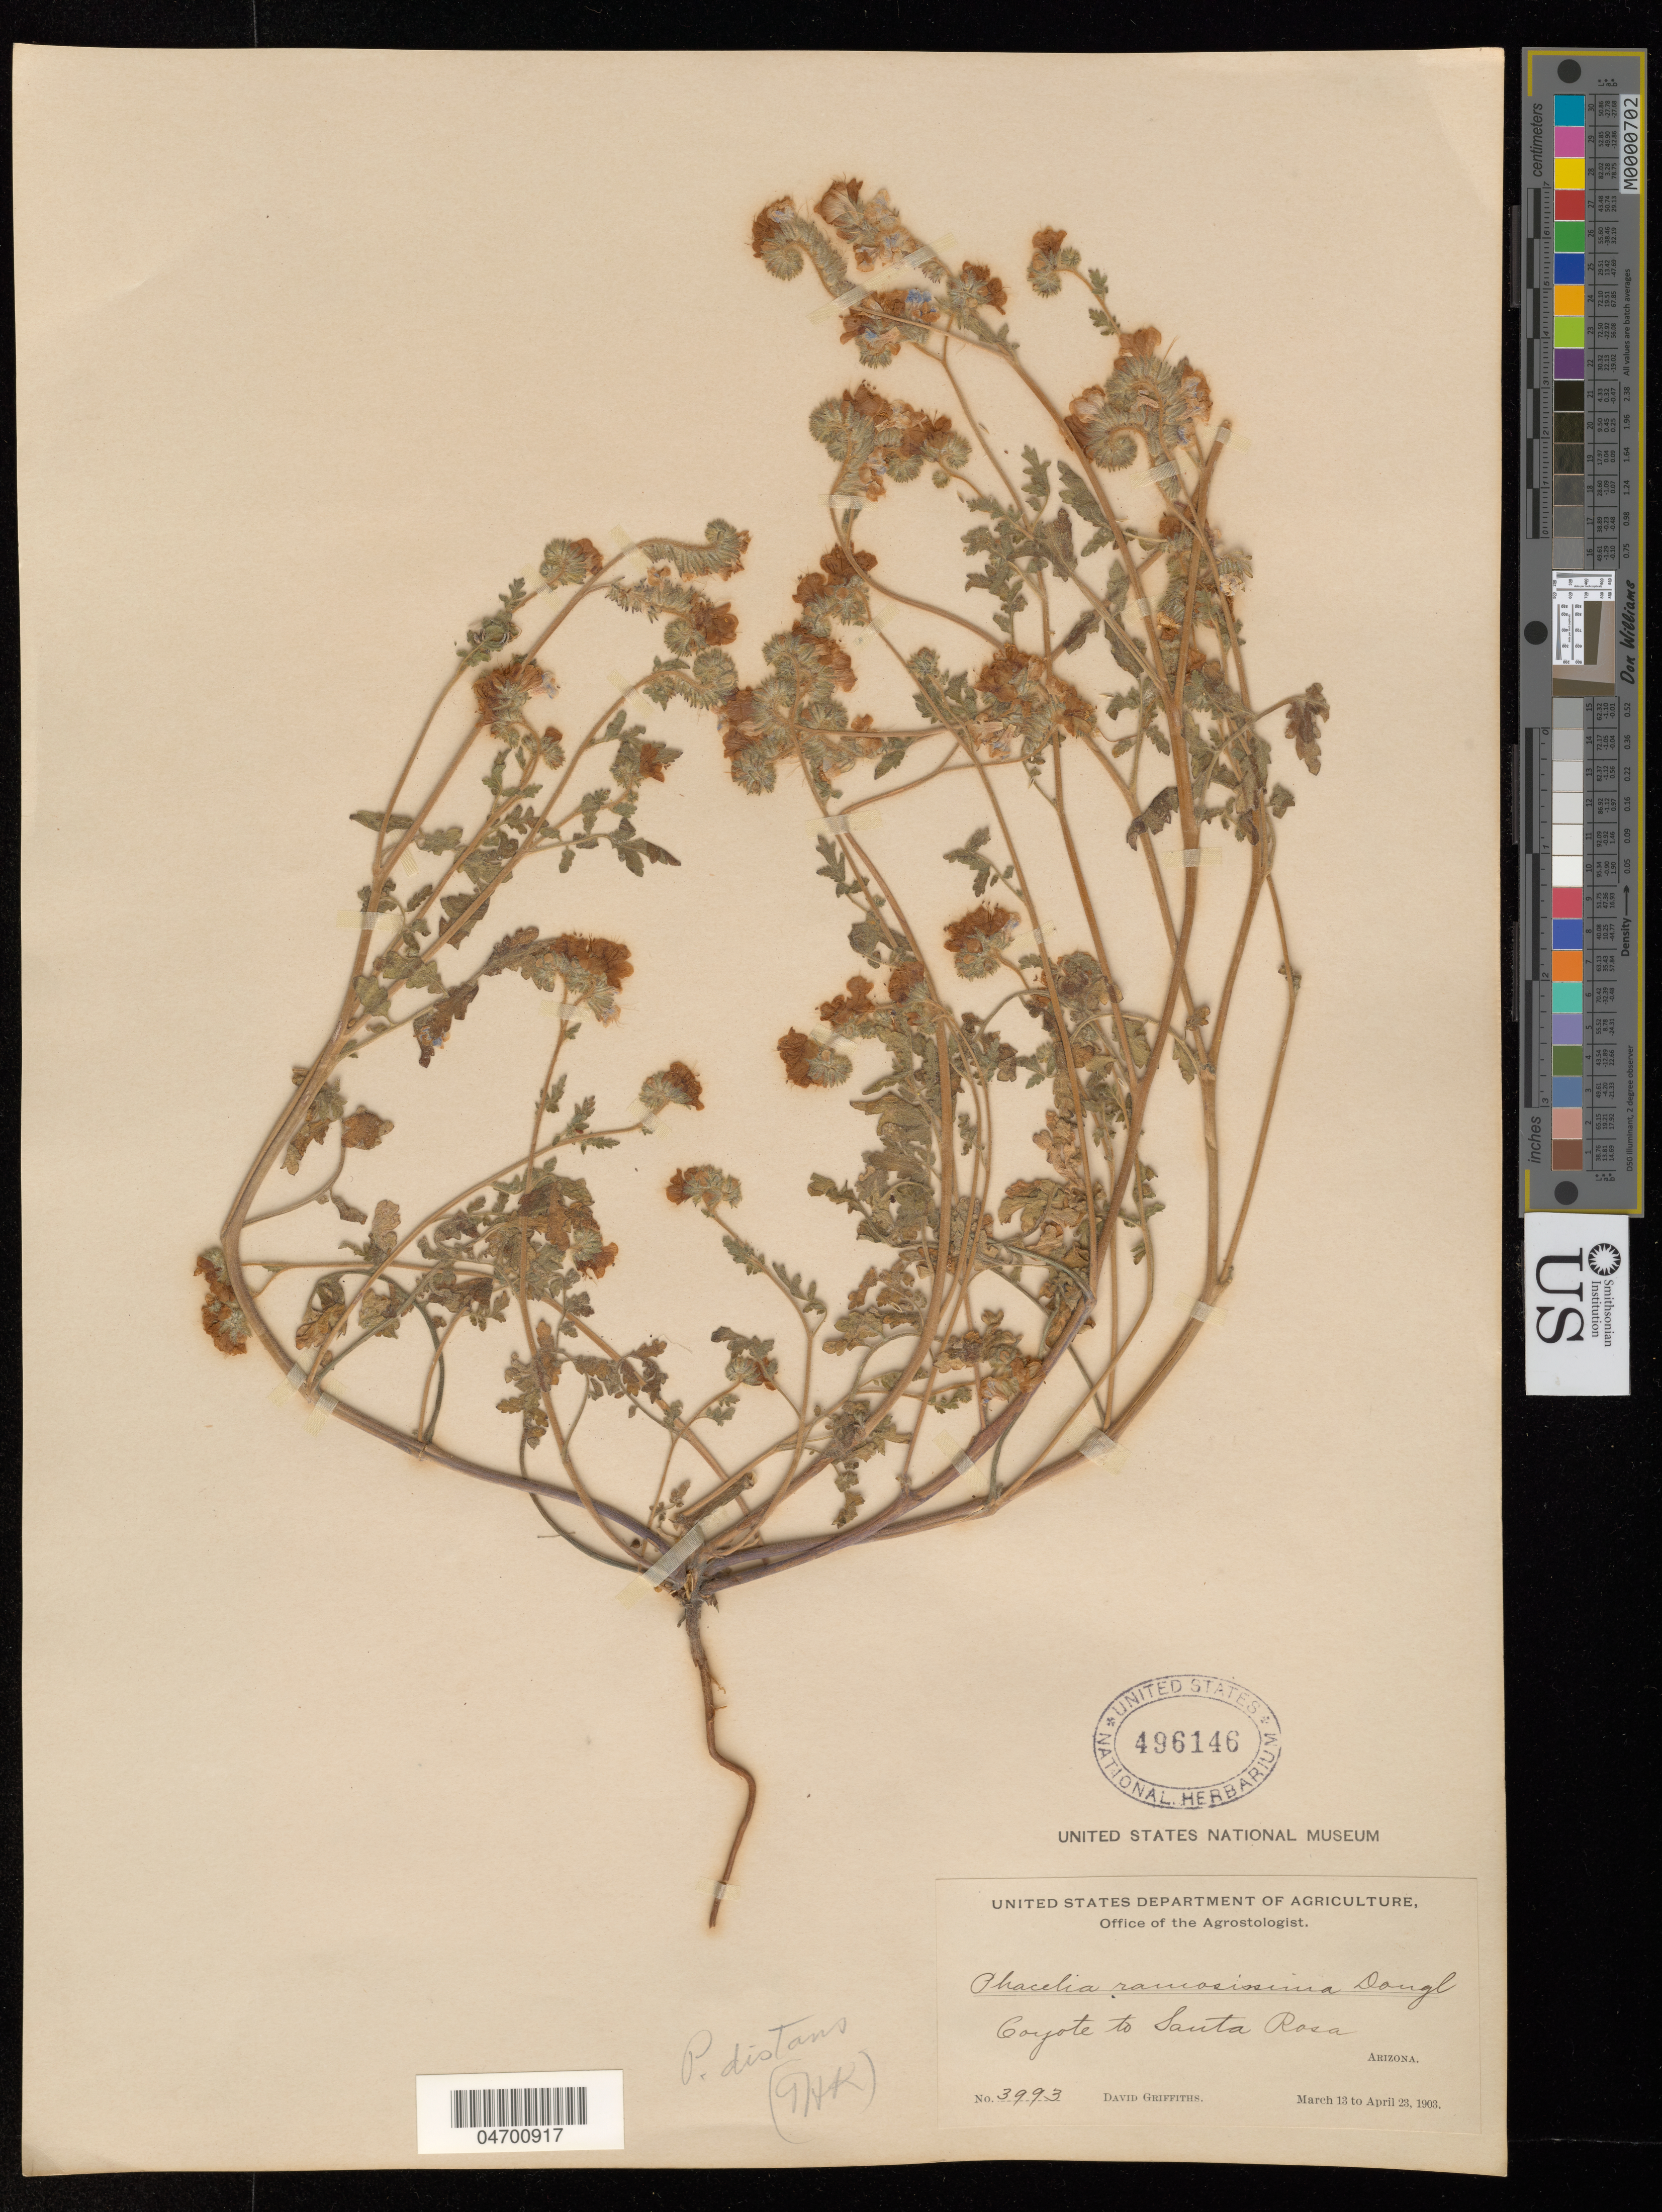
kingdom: Plantae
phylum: Tracheophyta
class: Magnoliopsida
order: Boraginales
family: Hydrophyllaceae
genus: Phacelia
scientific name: Phacelia distans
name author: Benth.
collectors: D. Griffiths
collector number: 3993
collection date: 1903-03-13/1903-04-23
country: United States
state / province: Arizona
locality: Coyote to Santa Rosa.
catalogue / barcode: US 496146